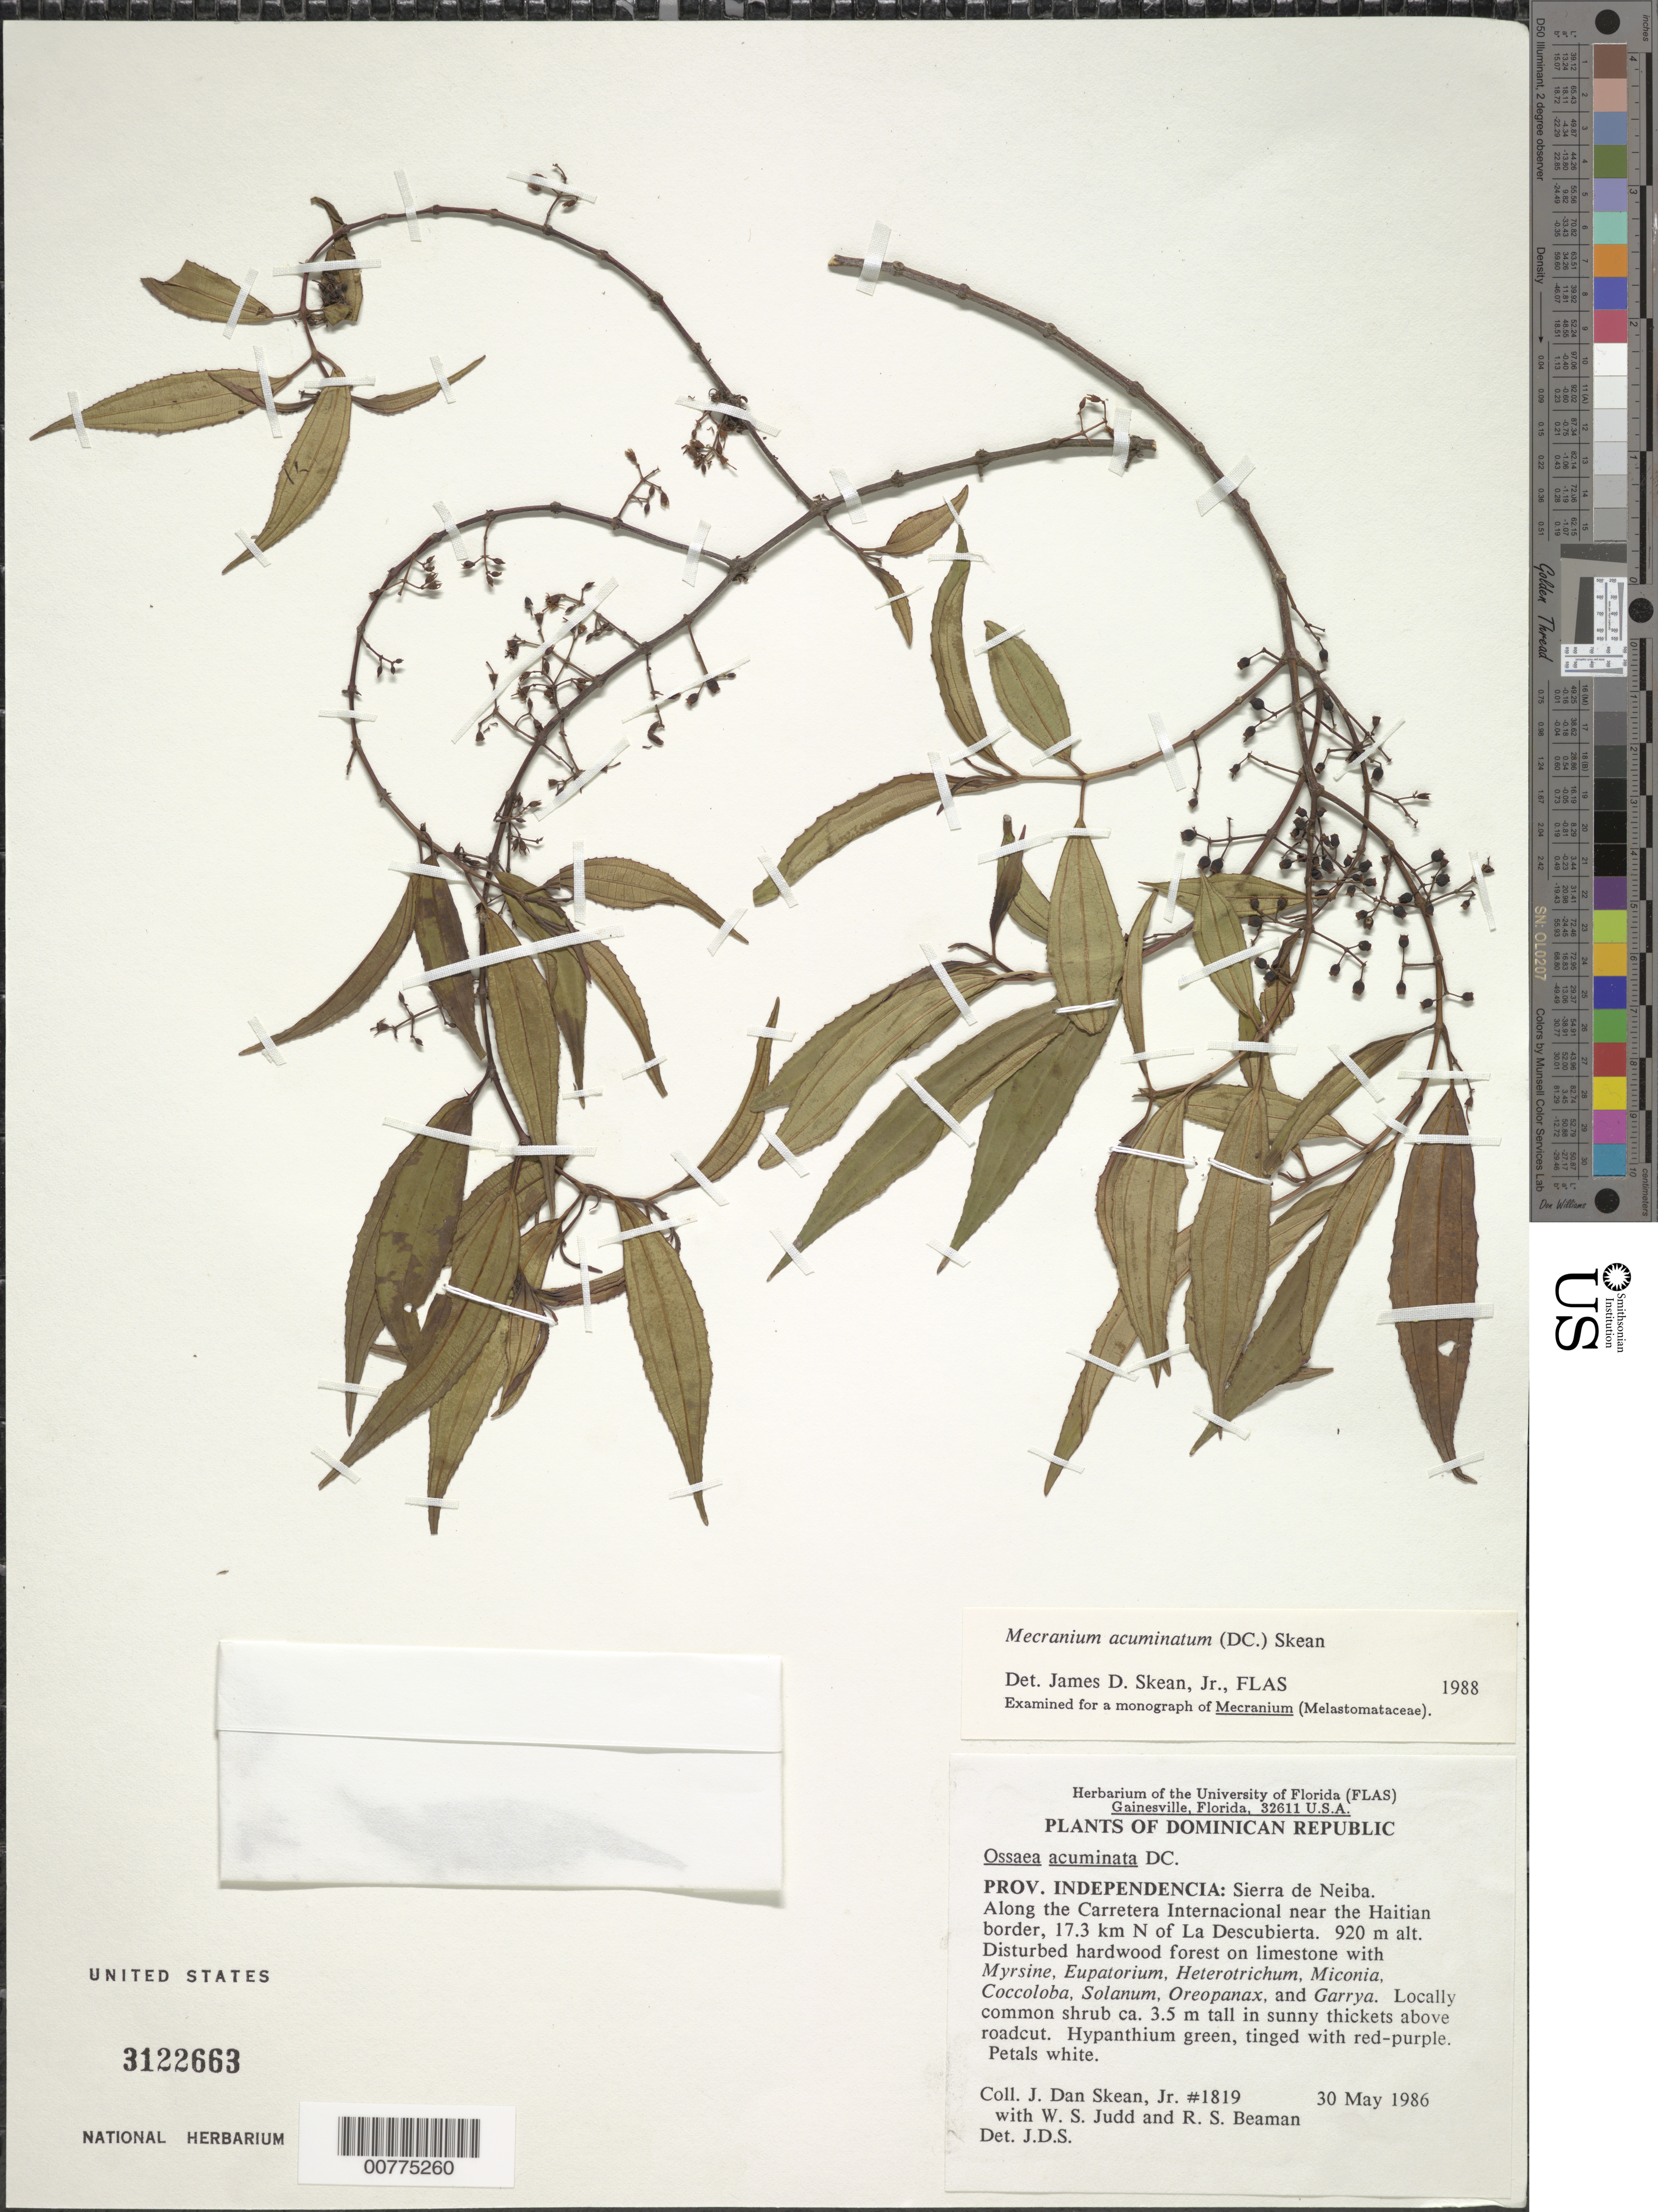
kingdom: Plantae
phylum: Tracheophyta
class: Magnoliopsida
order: Myrtales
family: Melastomataceae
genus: Mecranium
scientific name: Mecranium acuminatum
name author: (DC.) Skean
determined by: Skean, J. D., Jr.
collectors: J. D. Skean, W. S. Judd & R. S. Beaman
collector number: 1819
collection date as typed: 30 May 1986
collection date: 1986-05-30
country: Dominican Republic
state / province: Independencia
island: Hispaniola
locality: Sierra de Neiba, along the Carretera Internaciona near the Haitian border, 17.3 km N of La Descubierta.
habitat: Disturbed hardwood forest on limestone with Myrsine, Eupatorium, Heterotrichum, Miconia, Coccoloba, Solanum, Orepanax, etc.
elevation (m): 920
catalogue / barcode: US 3122663